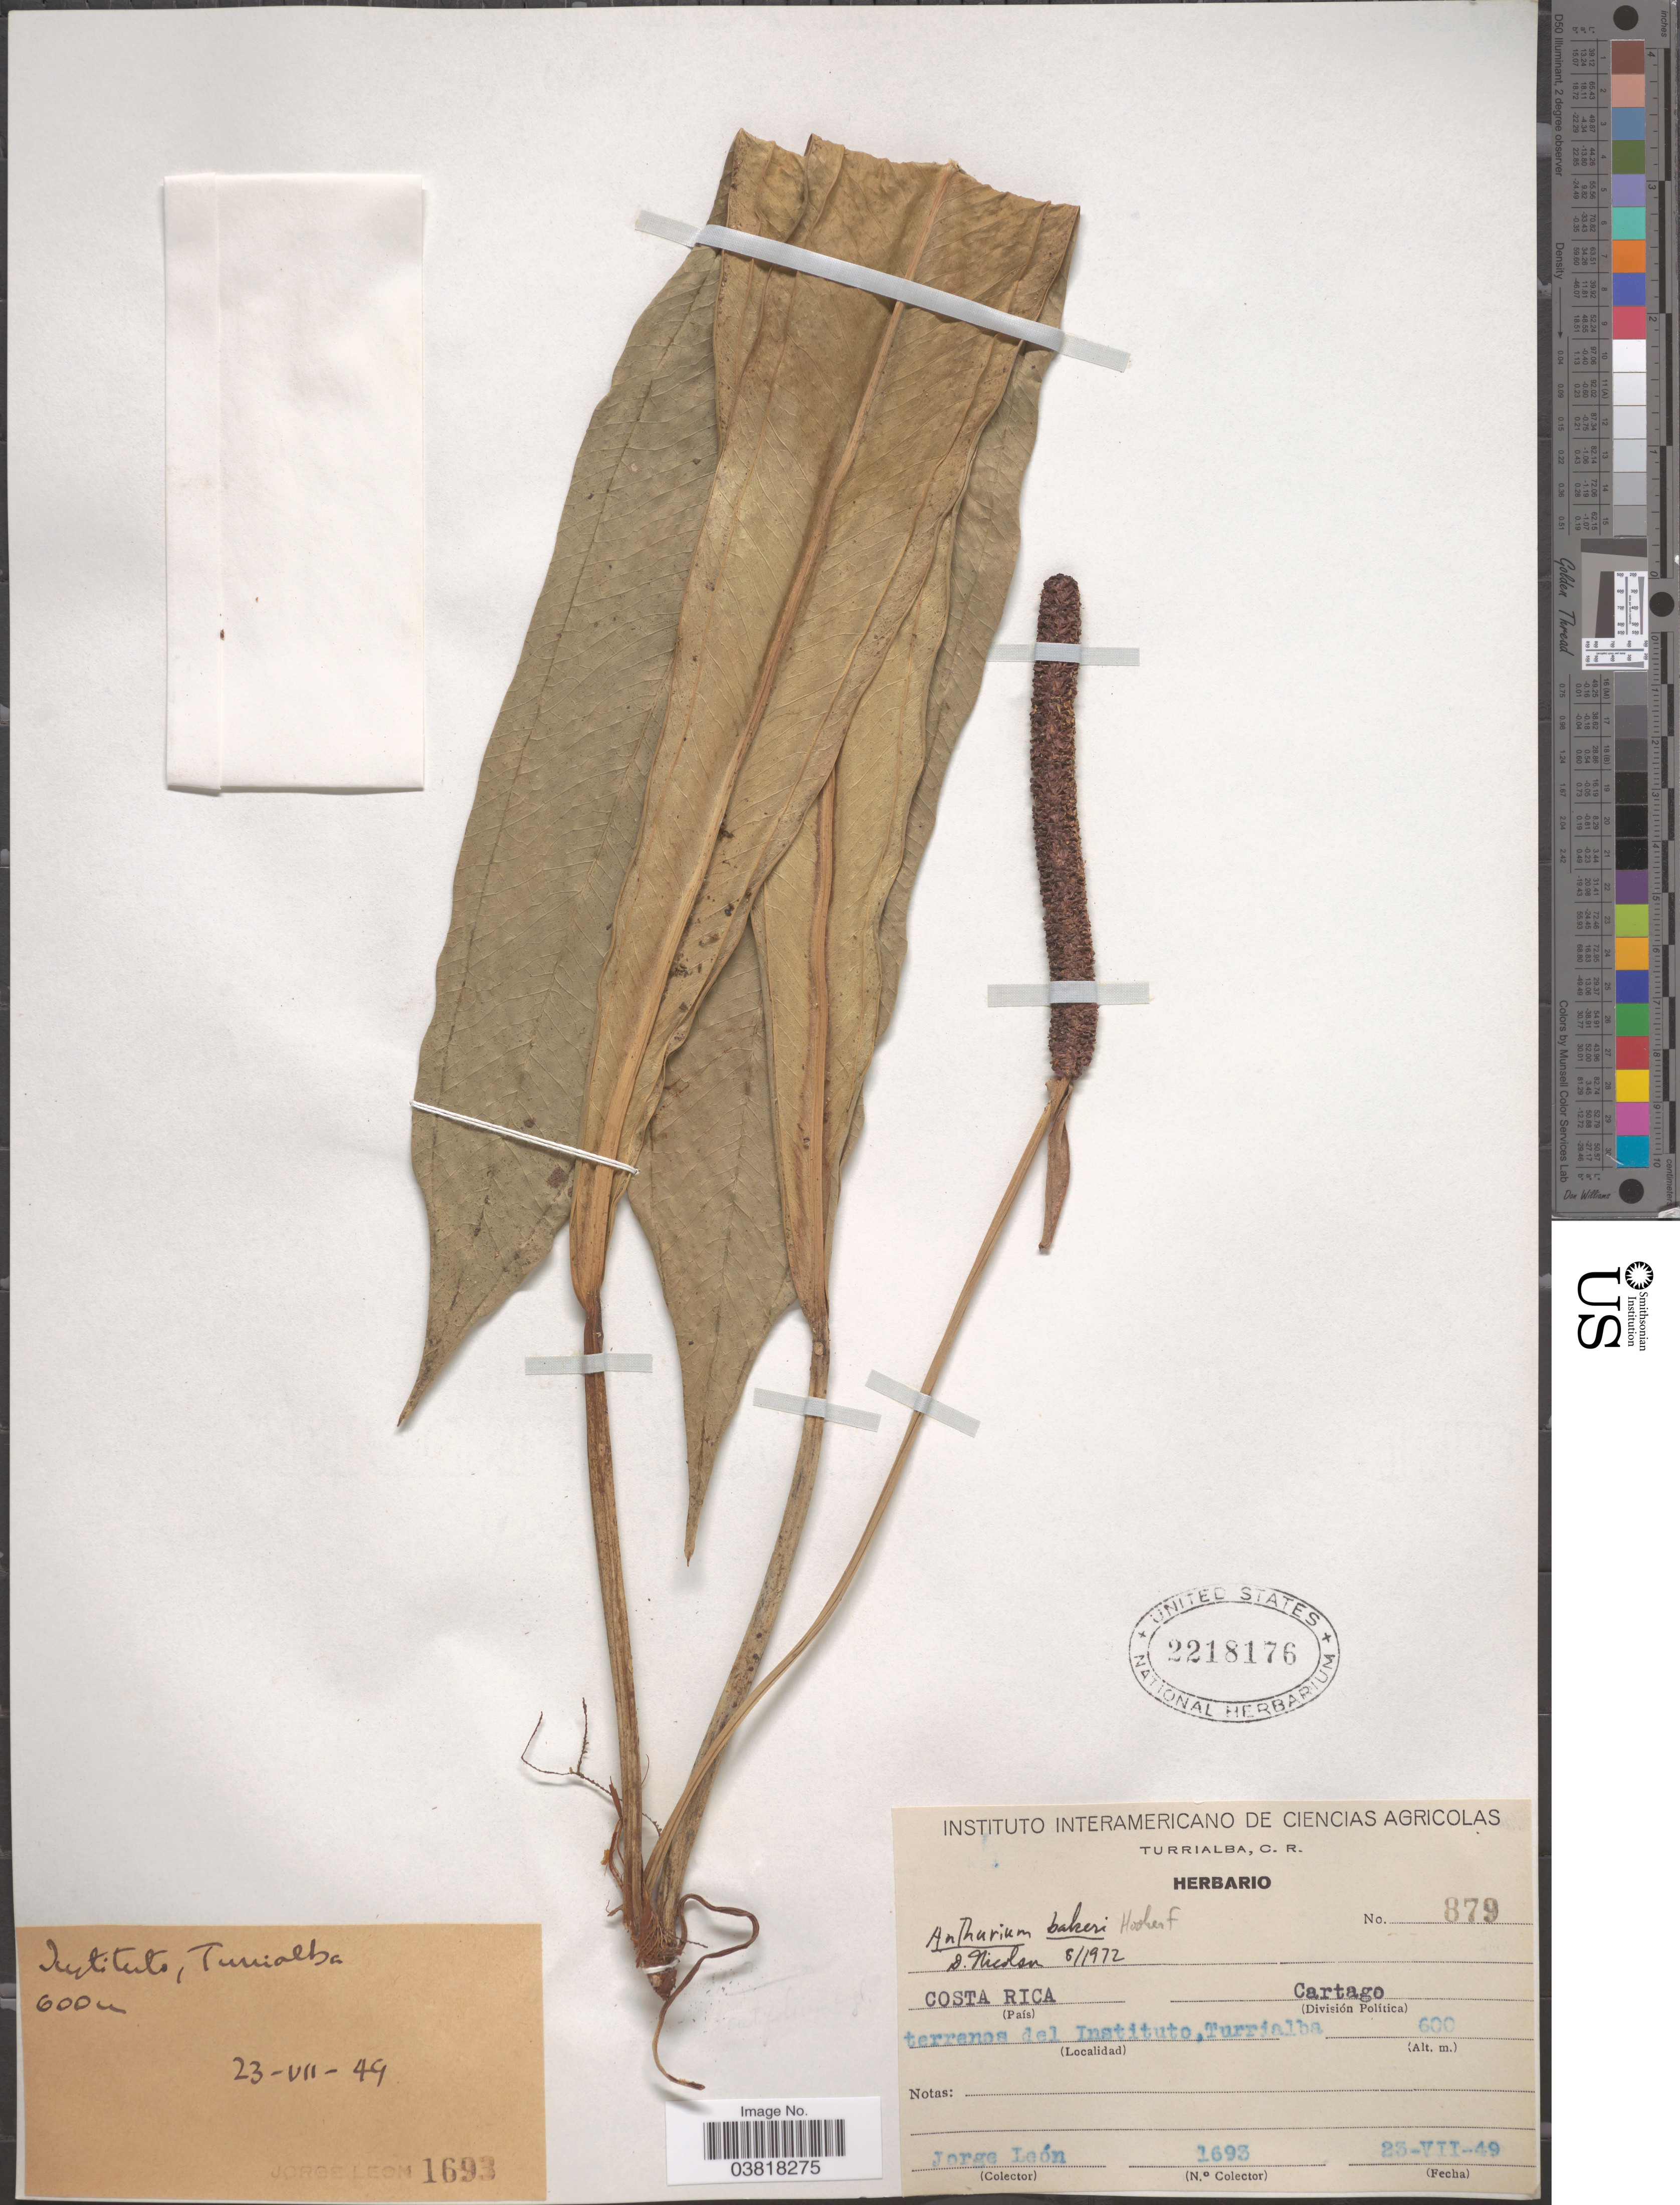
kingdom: Plantae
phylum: Tracheophyta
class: Liliopsida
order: Alismatales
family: Araceae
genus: Anthurium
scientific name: Anthurium bakeri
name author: Hook. f.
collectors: J. León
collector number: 1693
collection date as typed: Transcribed d/m/y: 23/7/49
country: Costa Rica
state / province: Cartago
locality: Terrenos del Instituto, Turrialba.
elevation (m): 600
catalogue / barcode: US 2218176